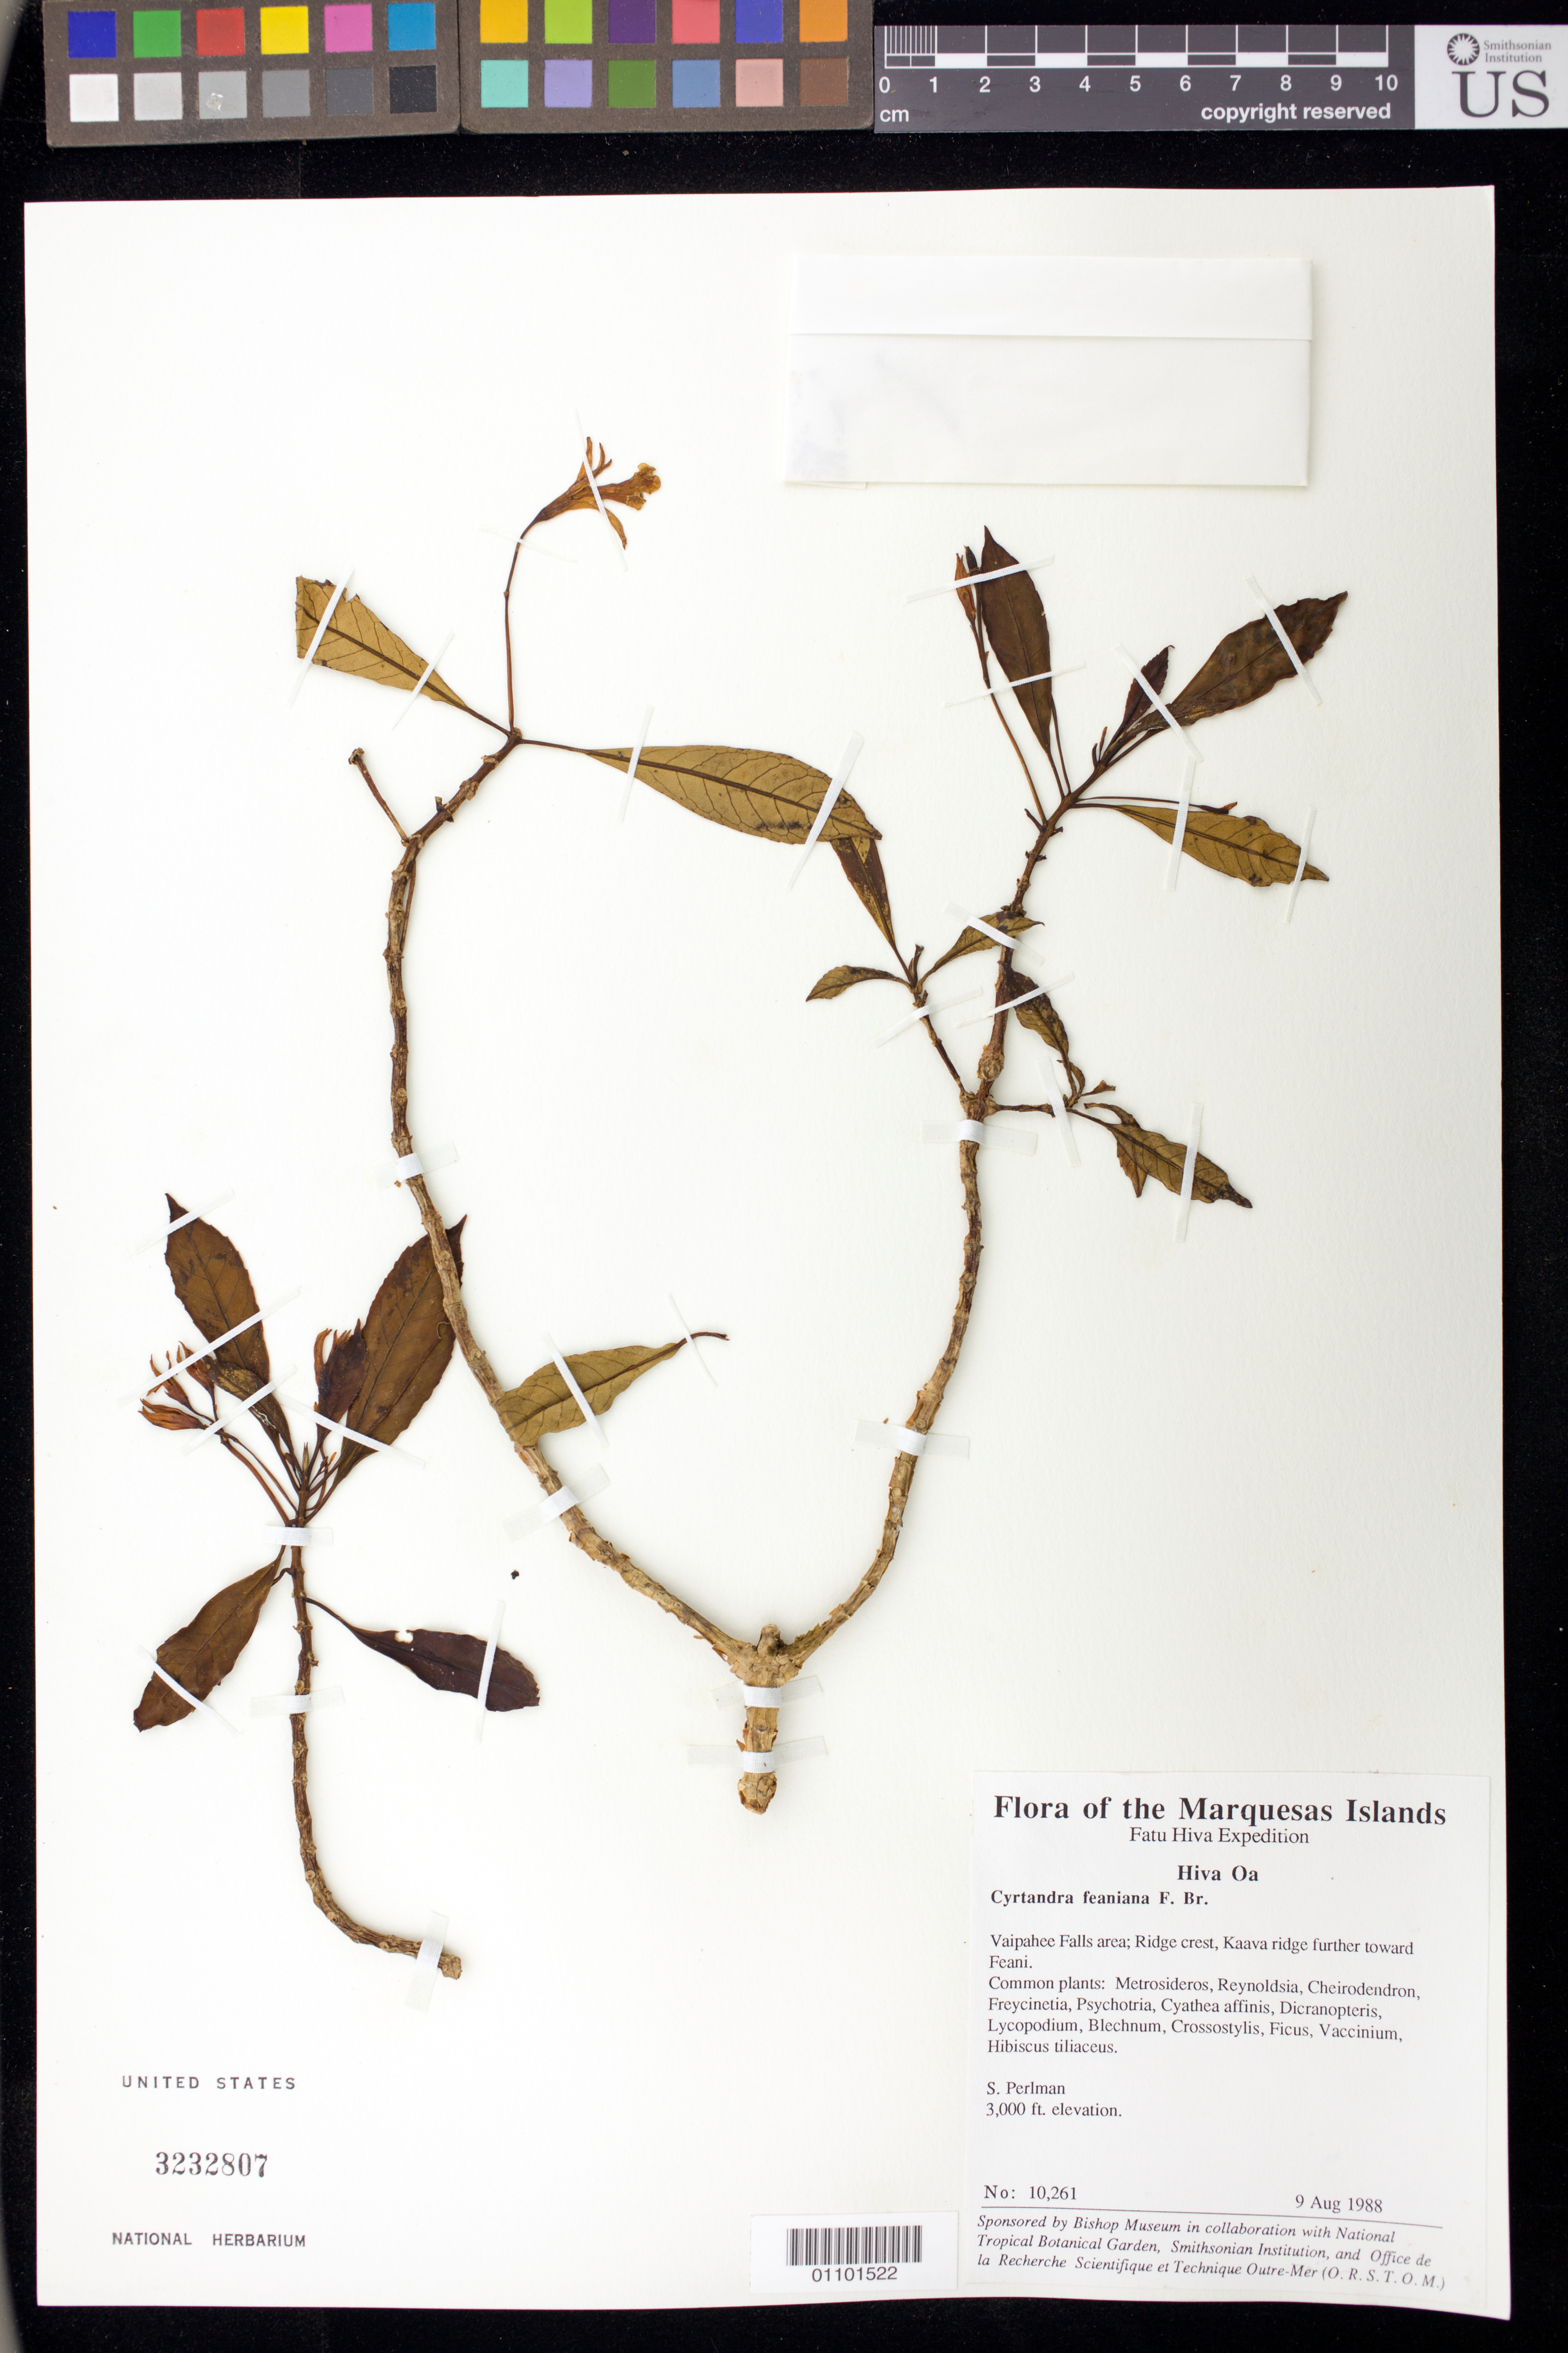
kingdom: Plantae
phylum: Tracheophyta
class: Magnoliopsida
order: Lamiales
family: Gesneriaceae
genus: Cyrtandra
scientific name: Cyrtandra feaniana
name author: F. Br.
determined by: Wagner, W. L., (BOT), Smithsonian Institution - National Museum of Natural History (UNITED STATES)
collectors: S. P. Perlman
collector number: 10261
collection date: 1988-08-09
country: French Polynesia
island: Hiva Oa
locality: Vaipahee Falls area, ridge crest, Kaava ridge further toward Feani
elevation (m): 914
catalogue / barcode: US 3232807